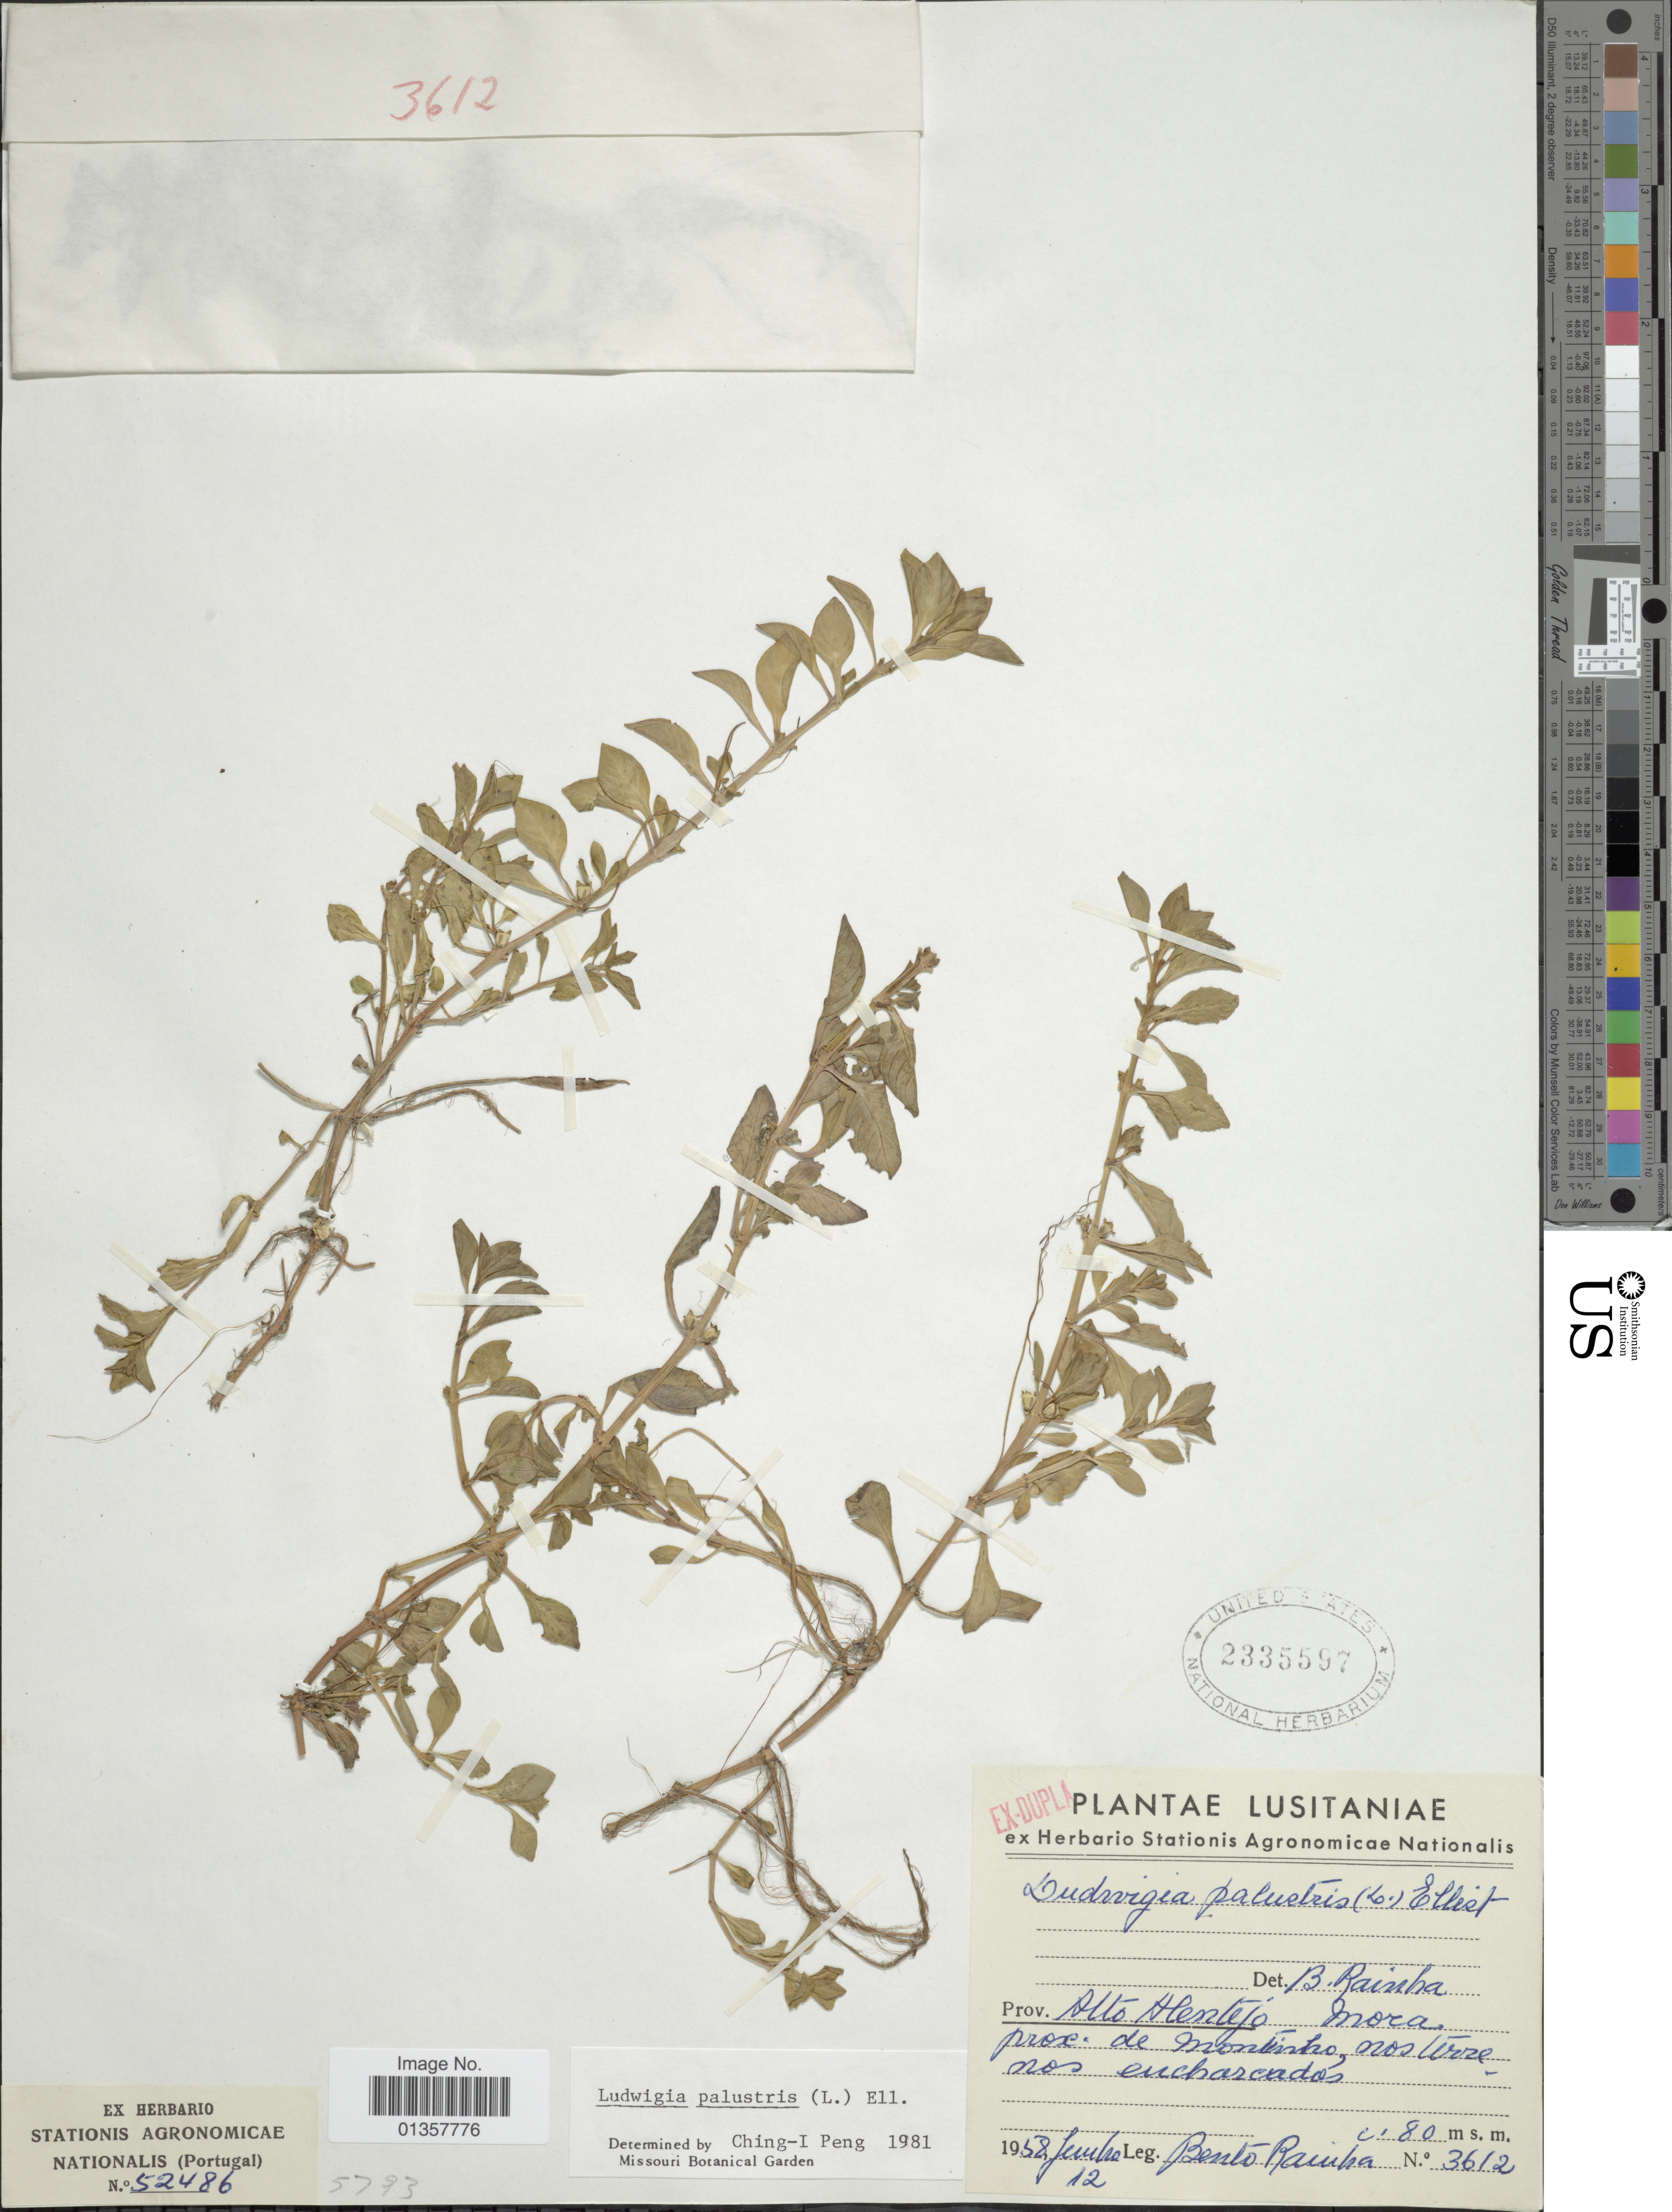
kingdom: Plantae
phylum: Tracheophyta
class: Magnoliopsida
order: Myrtales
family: Onagraceae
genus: Ludwigia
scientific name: Ludwigia palustris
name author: (L.) Elliott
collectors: B. Rainha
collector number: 3612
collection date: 1958-06-12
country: Portugal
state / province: Evora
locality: Prov. Alto Alentejo mora, prox. de Montinho, nos Urre, nos eucharcados [interpreted]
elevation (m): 80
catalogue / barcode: US 2335597